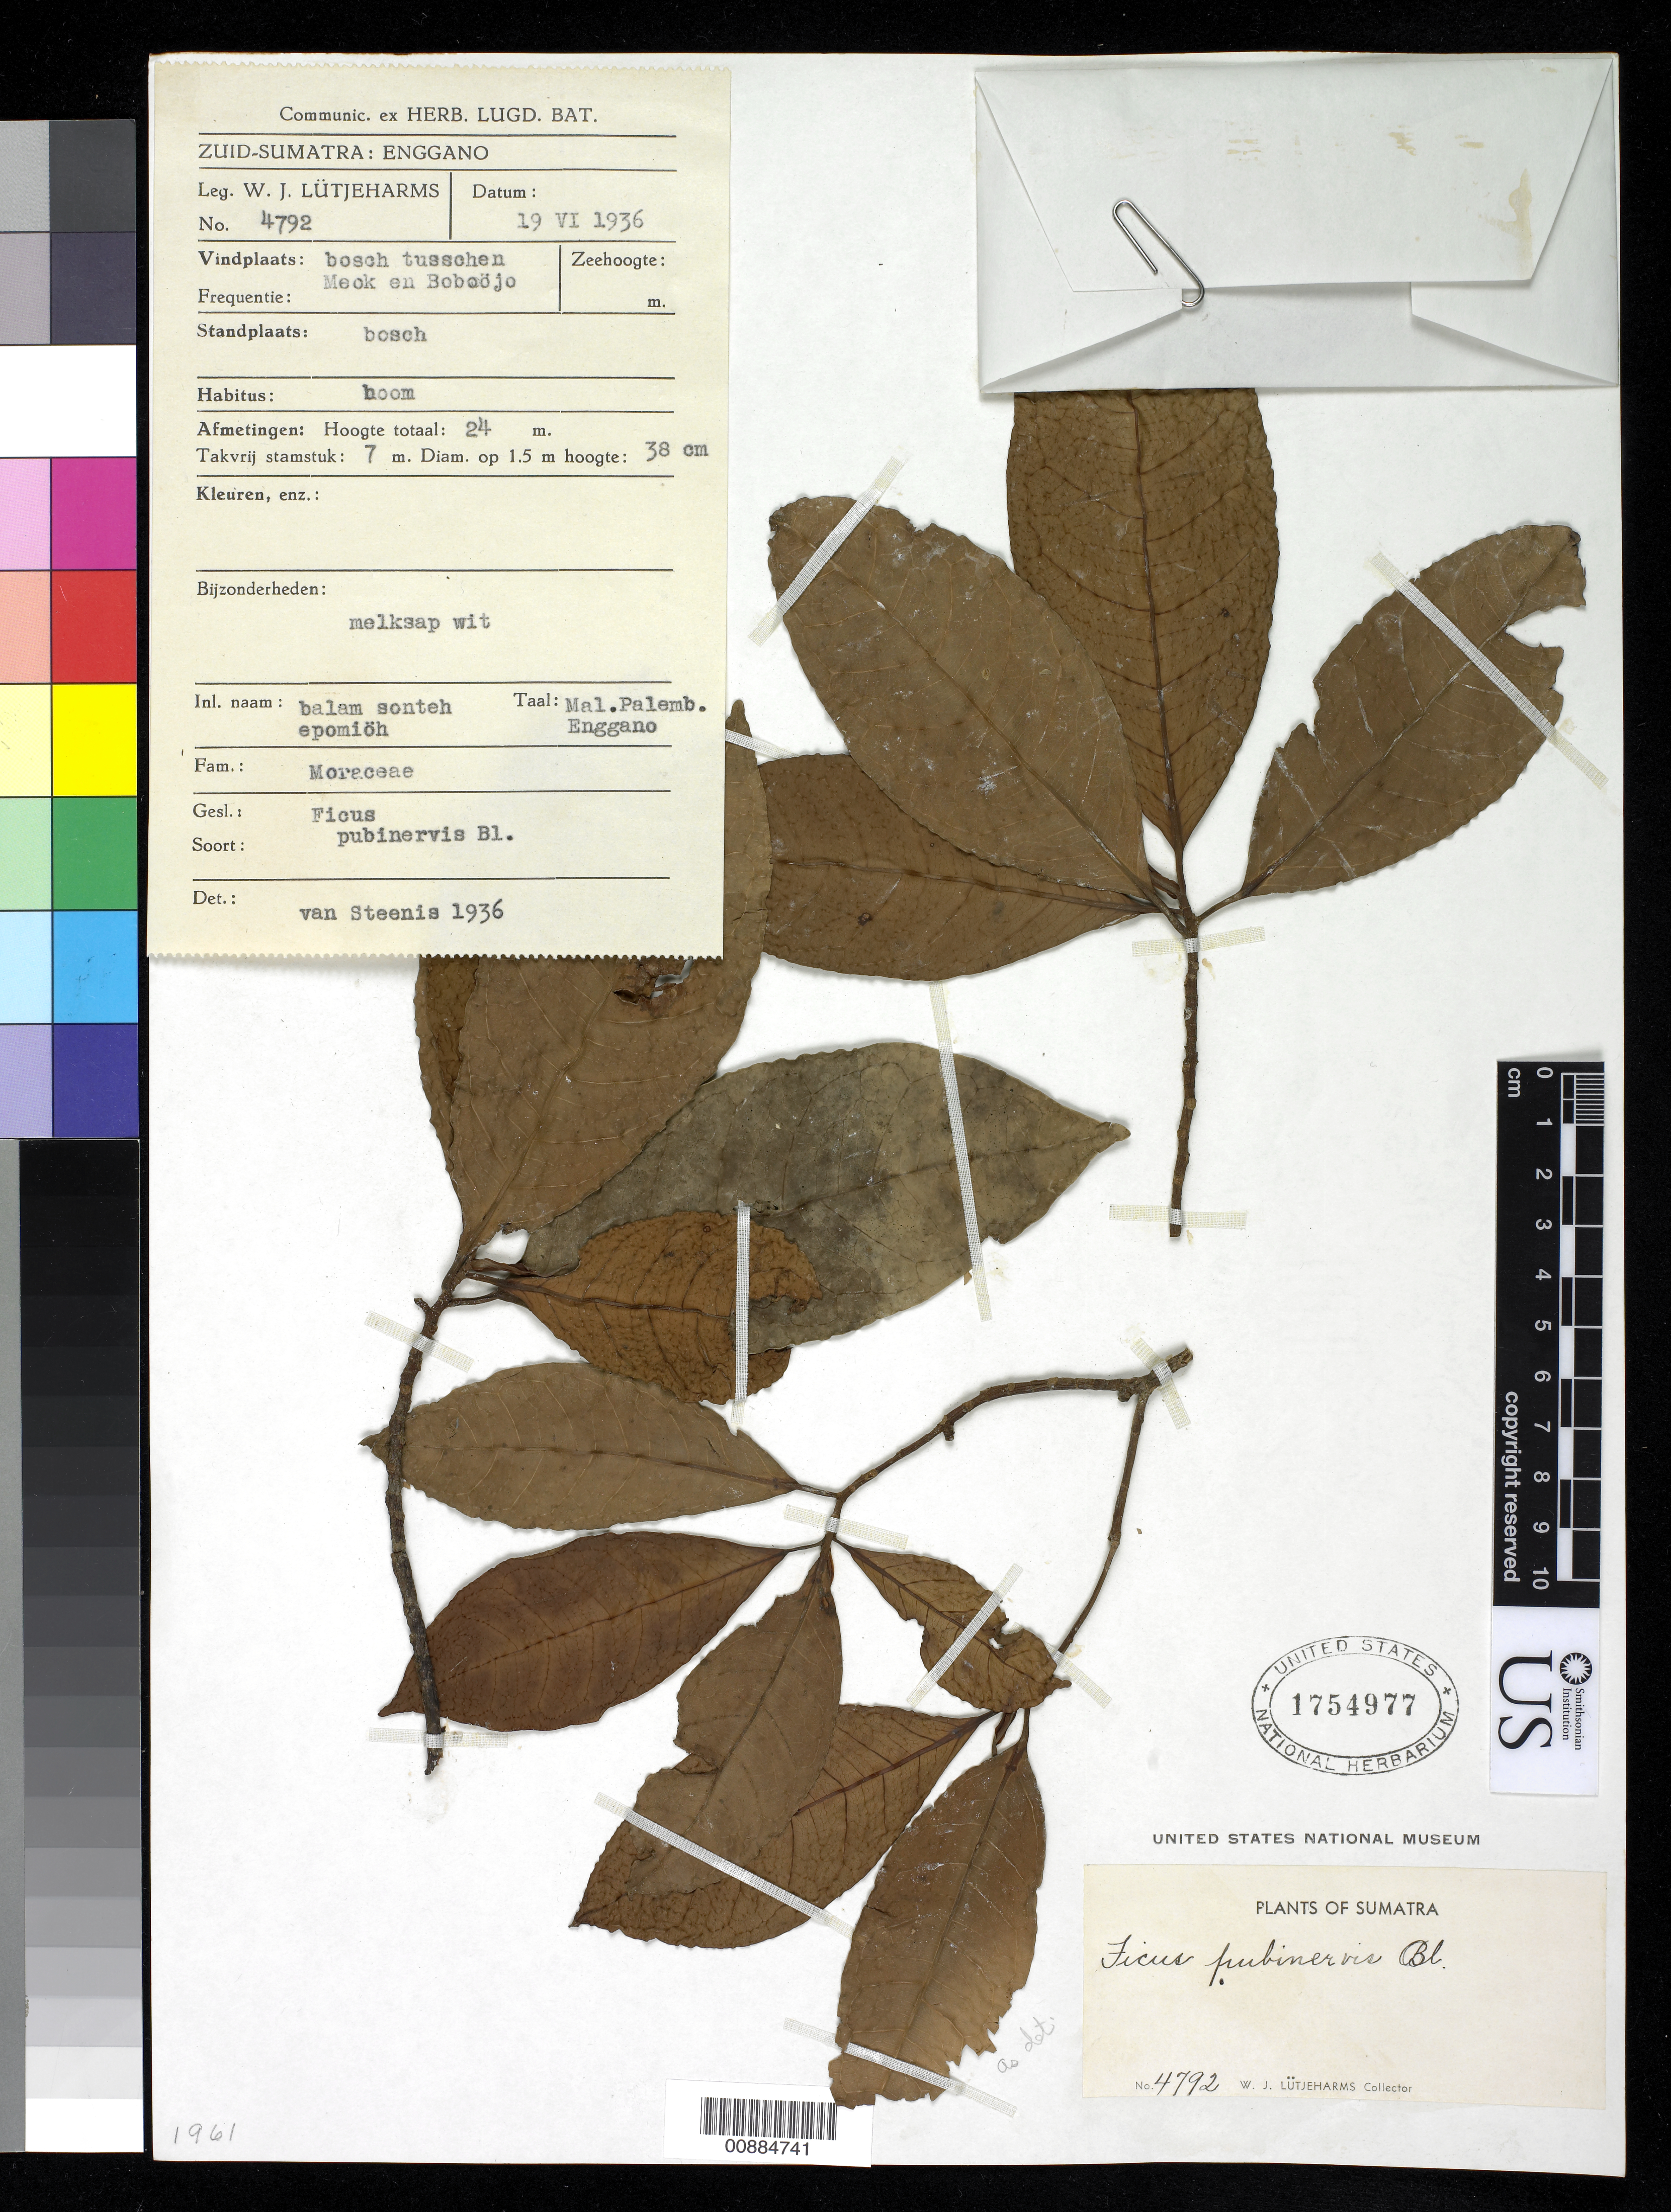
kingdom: Plantae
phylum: Tracheophyta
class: Magnoliopsida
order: Rosales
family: Moraceae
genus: Ficus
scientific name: Ficus pubinervis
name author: Blume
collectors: W. Lütjeharms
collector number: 4792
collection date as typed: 19 Jun 1936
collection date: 1936-06-19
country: Indonesia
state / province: Sumatra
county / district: Sumatera Selatan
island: Sumatra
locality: Between Meck and Boboojo.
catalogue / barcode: US 1754977